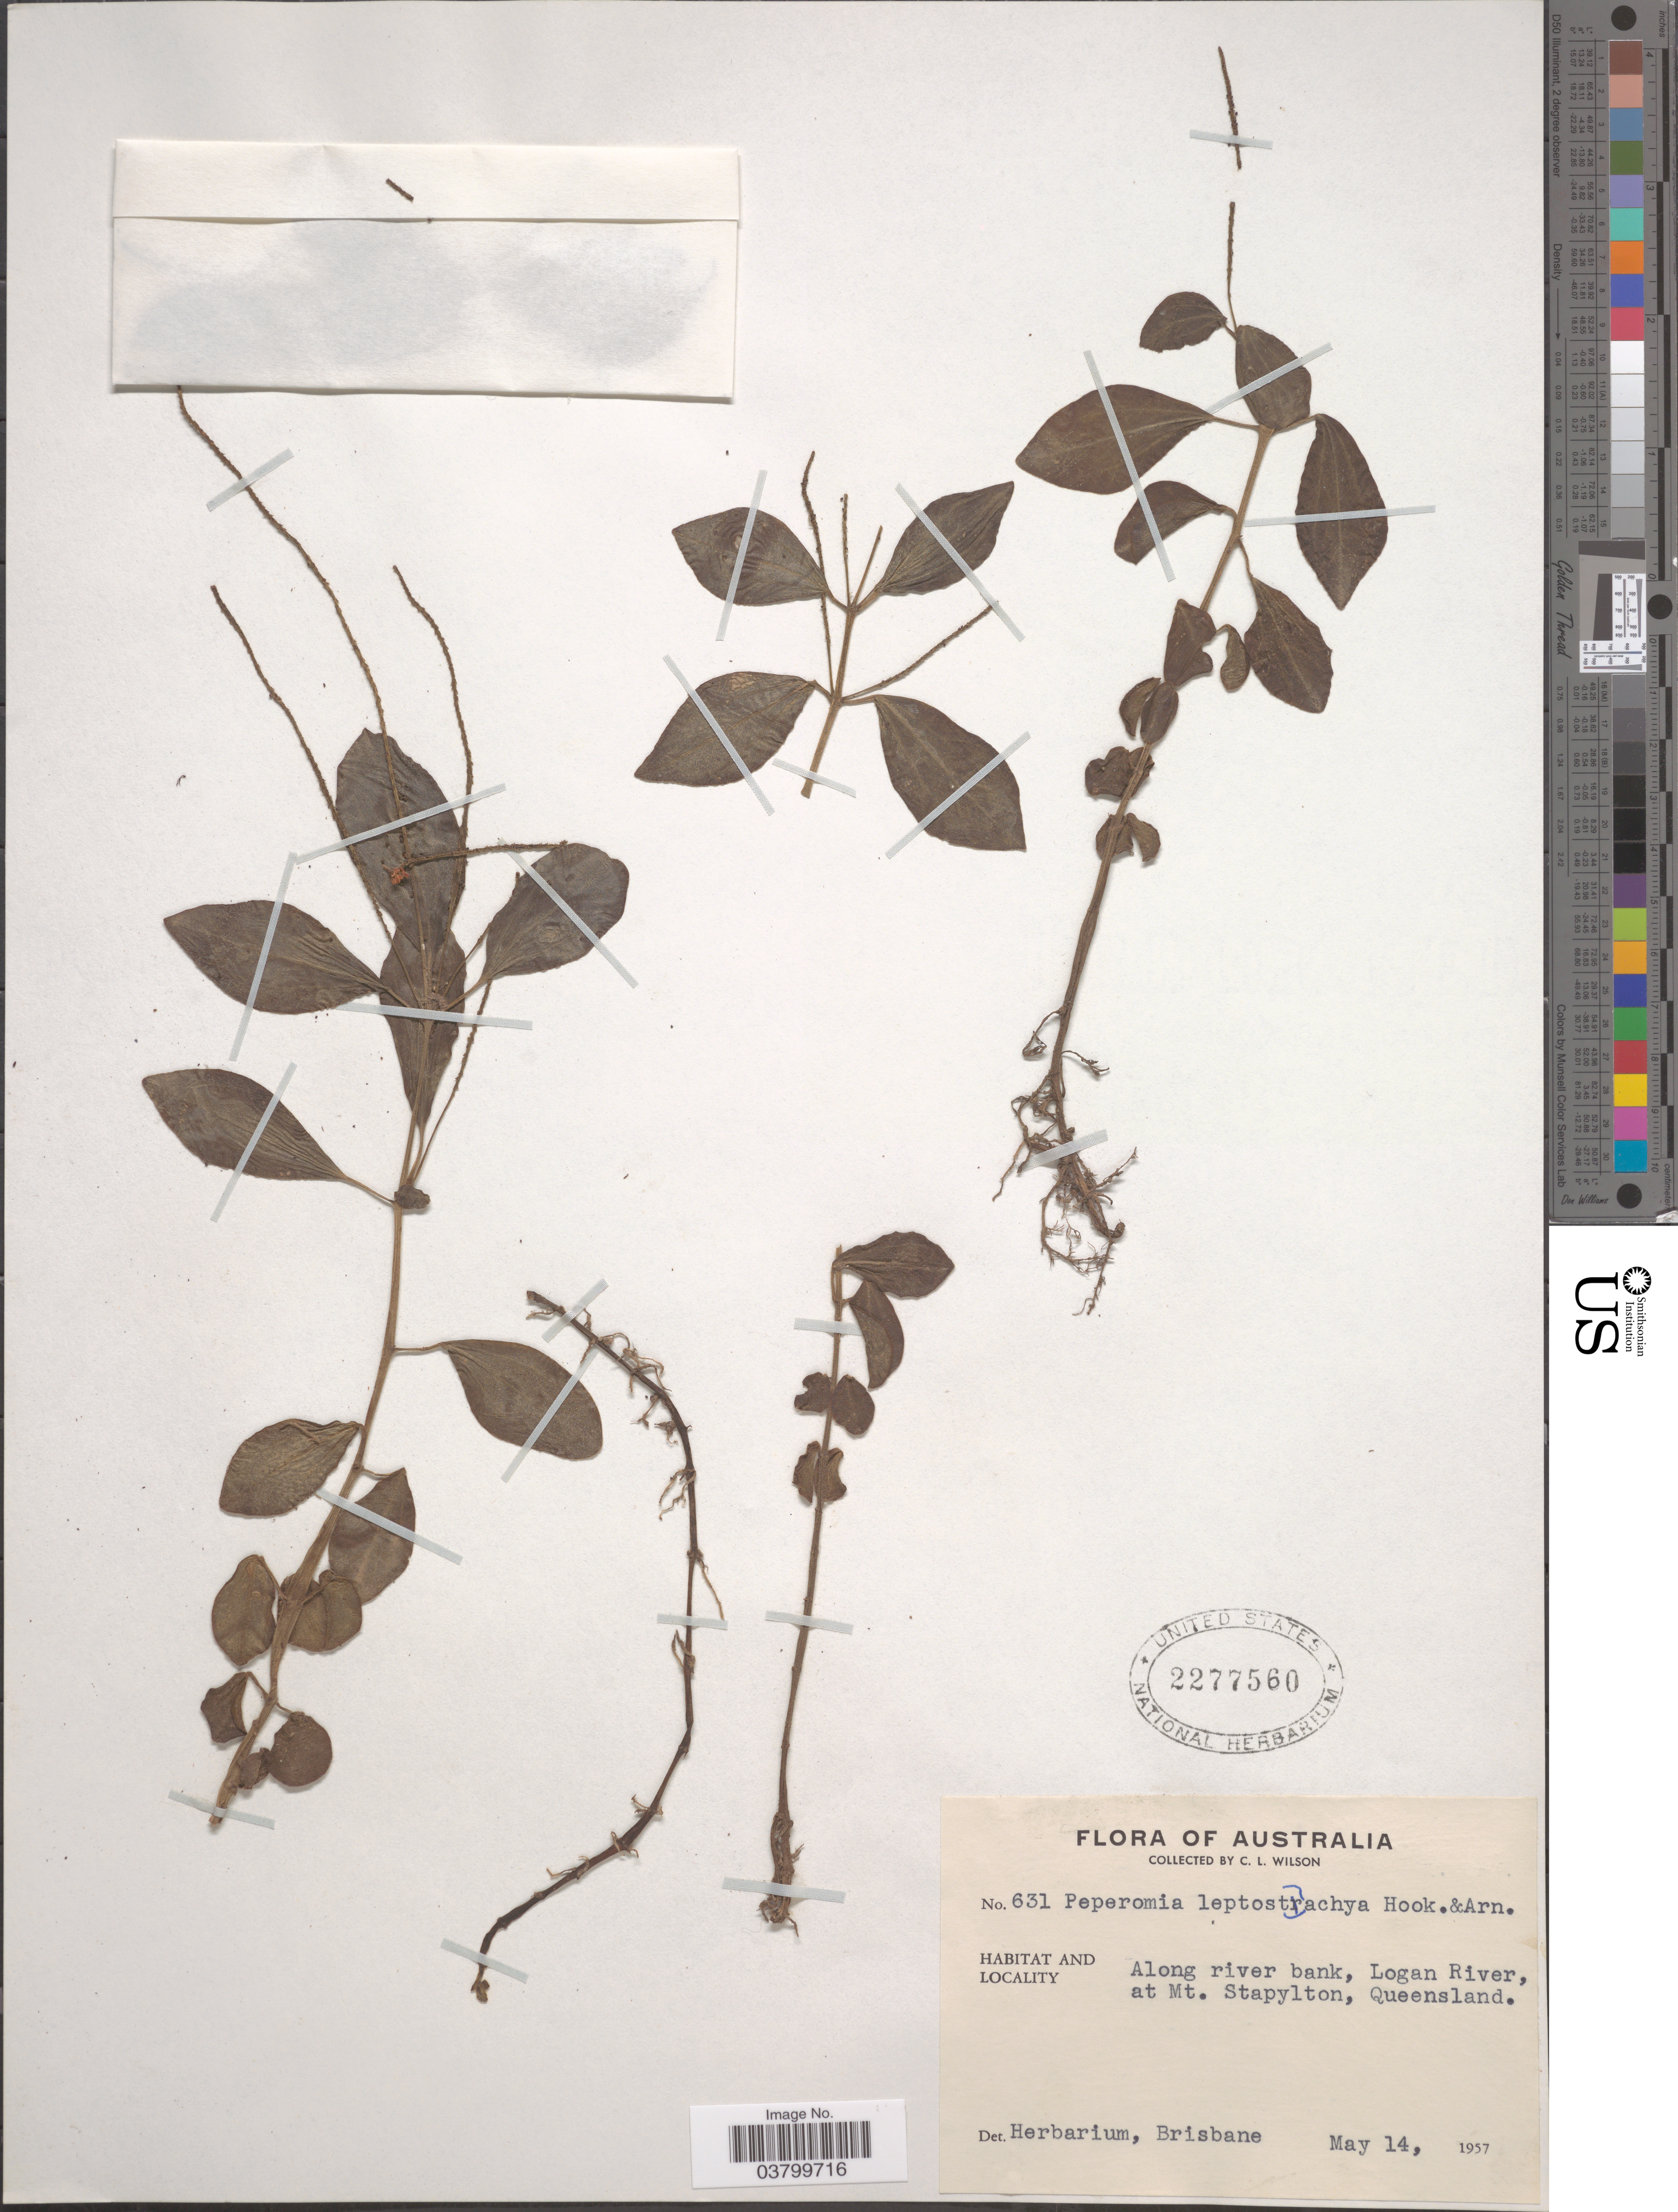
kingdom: Plantae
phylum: Tracheophyta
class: Magnoliopsida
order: Piperales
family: Piperaceae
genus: Peperomia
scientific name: Peperomia blanda var. floribunda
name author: (Miq.) H. Huber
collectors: C. L. Wilson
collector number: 631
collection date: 1957-05-14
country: Australia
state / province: Queensland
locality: Along river bank, Logan River, at Mt. Stapylton.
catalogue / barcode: US 2277560